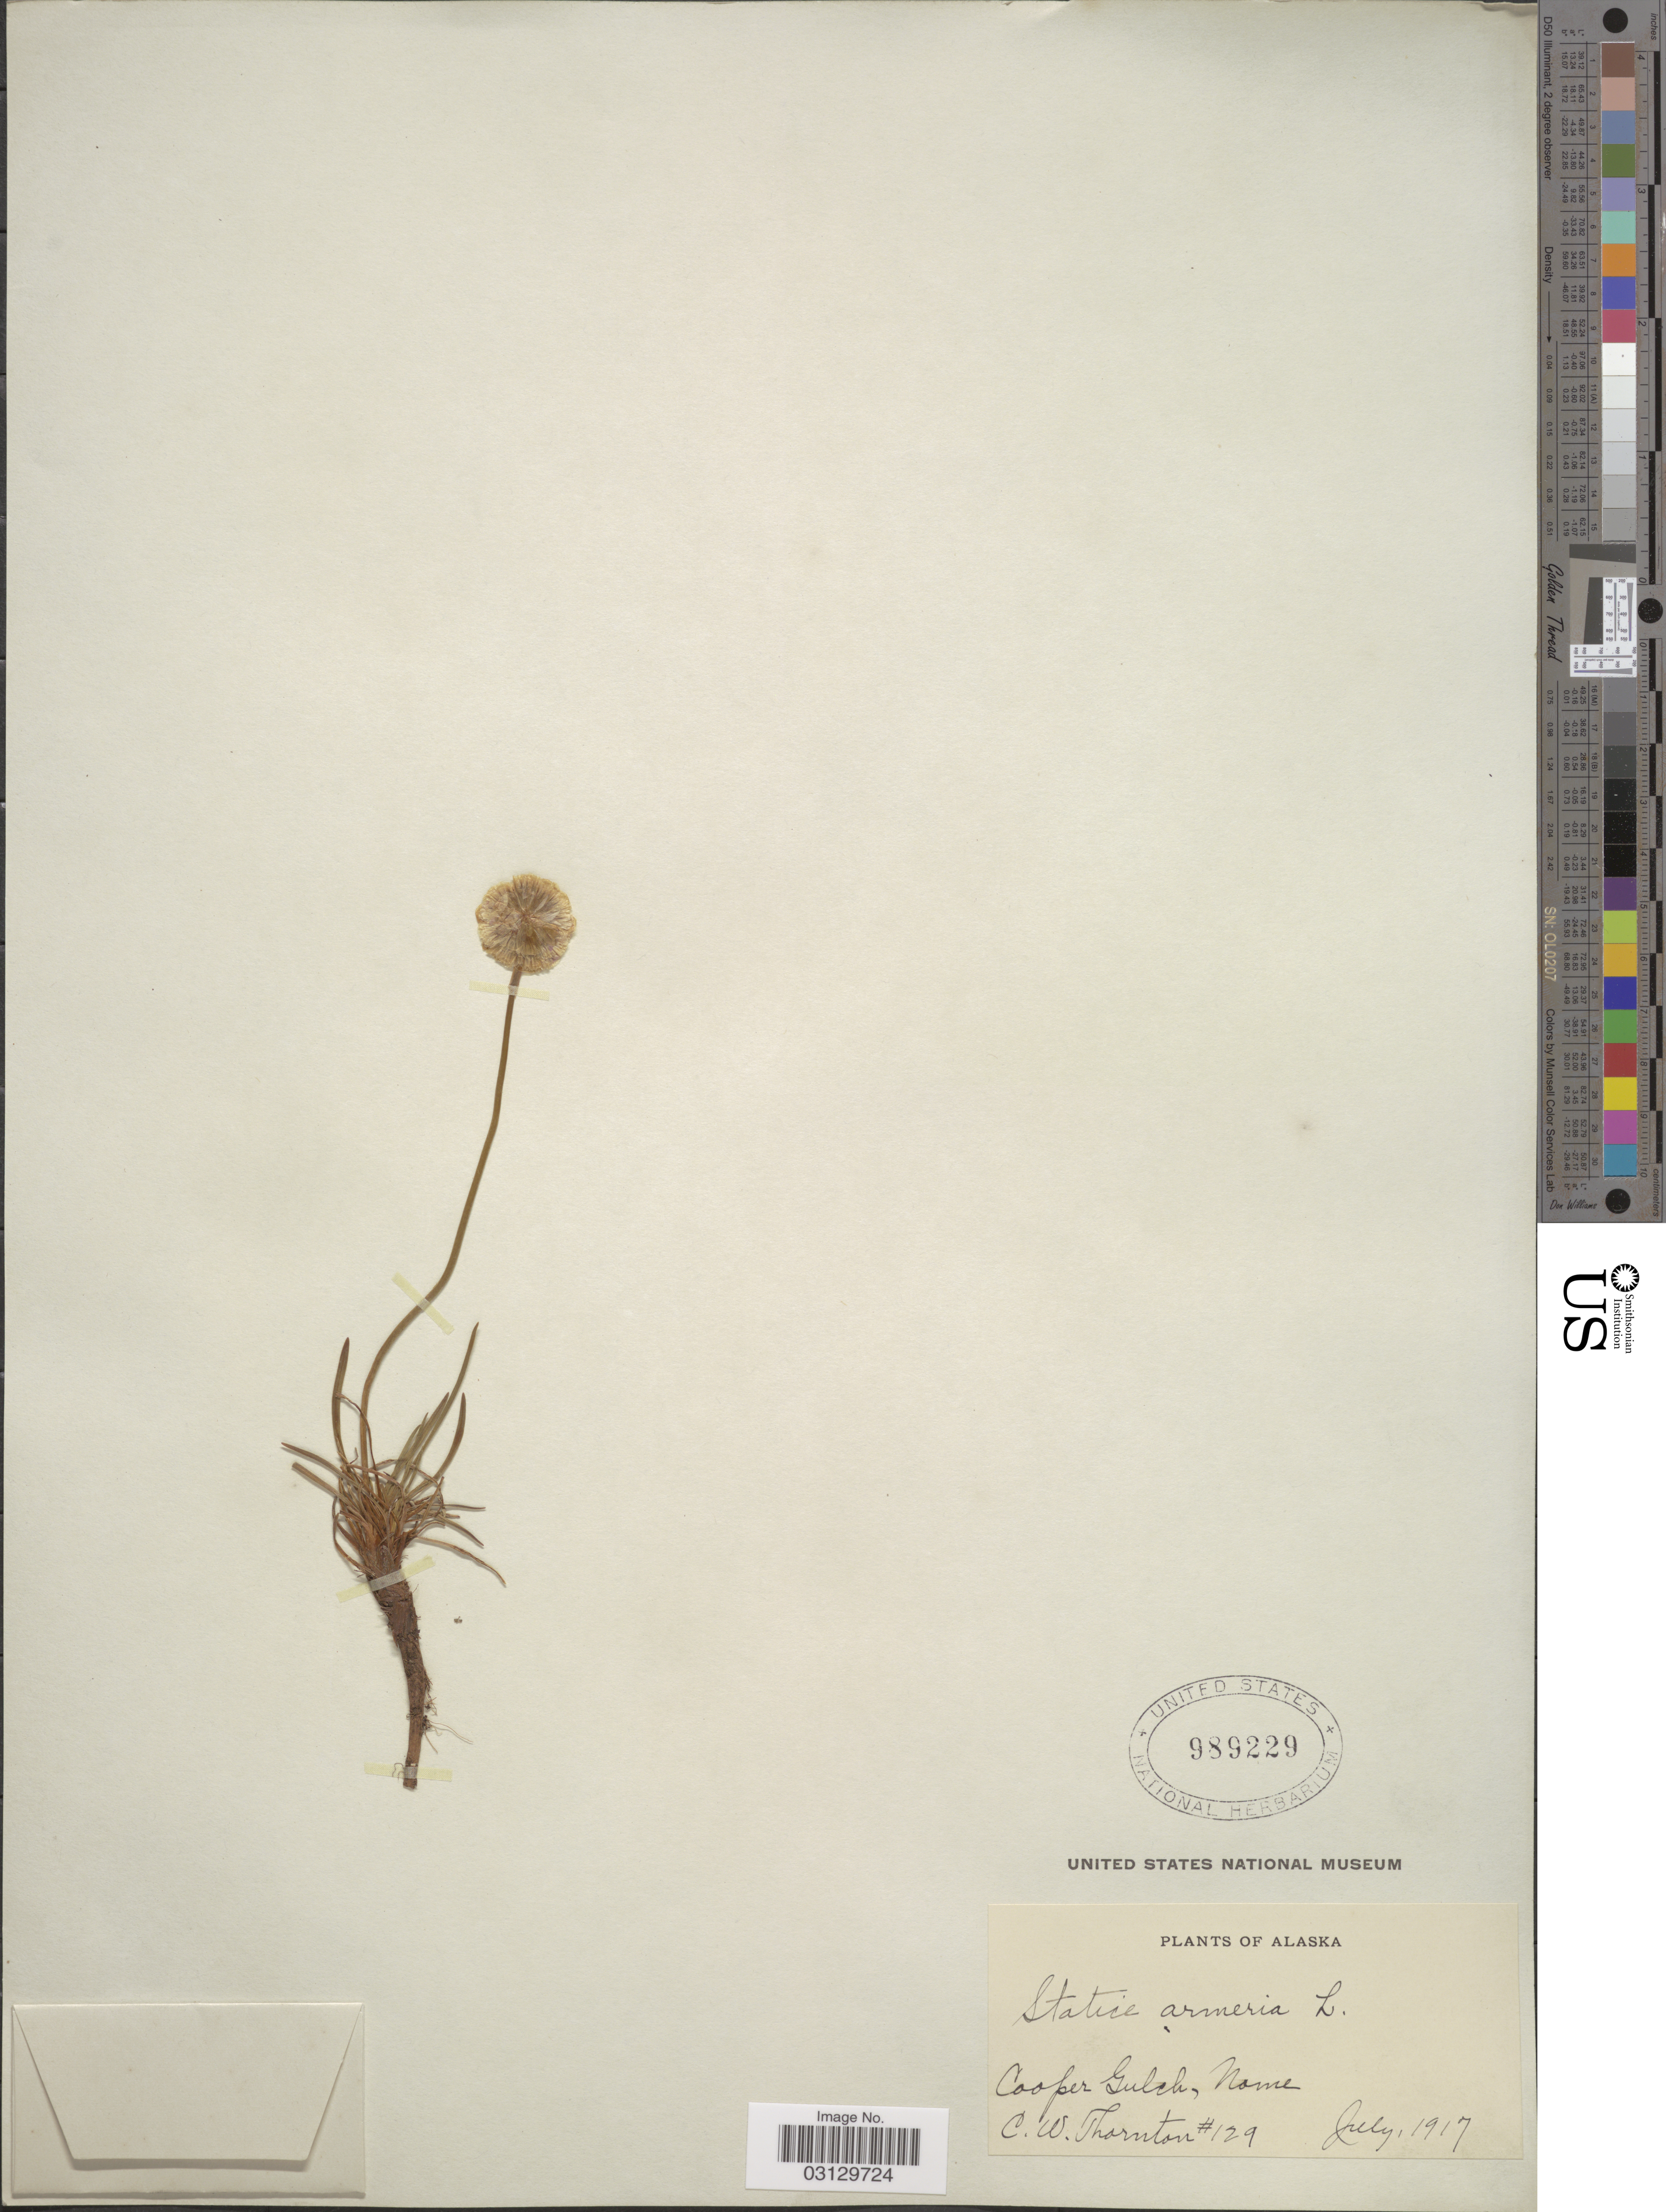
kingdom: Plantae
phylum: Tracheophyta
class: Magnoliopsida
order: Caryophyllales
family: Plumbaginaceae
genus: Armeria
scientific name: Armeria maritima subsp. sibirica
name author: (Turcz. ex Boiss.) Nyman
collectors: C. Thornton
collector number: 129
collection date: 1917-07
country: United States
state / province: Alaska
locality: Cooper Gulch, Nome.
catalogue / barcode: US 989229